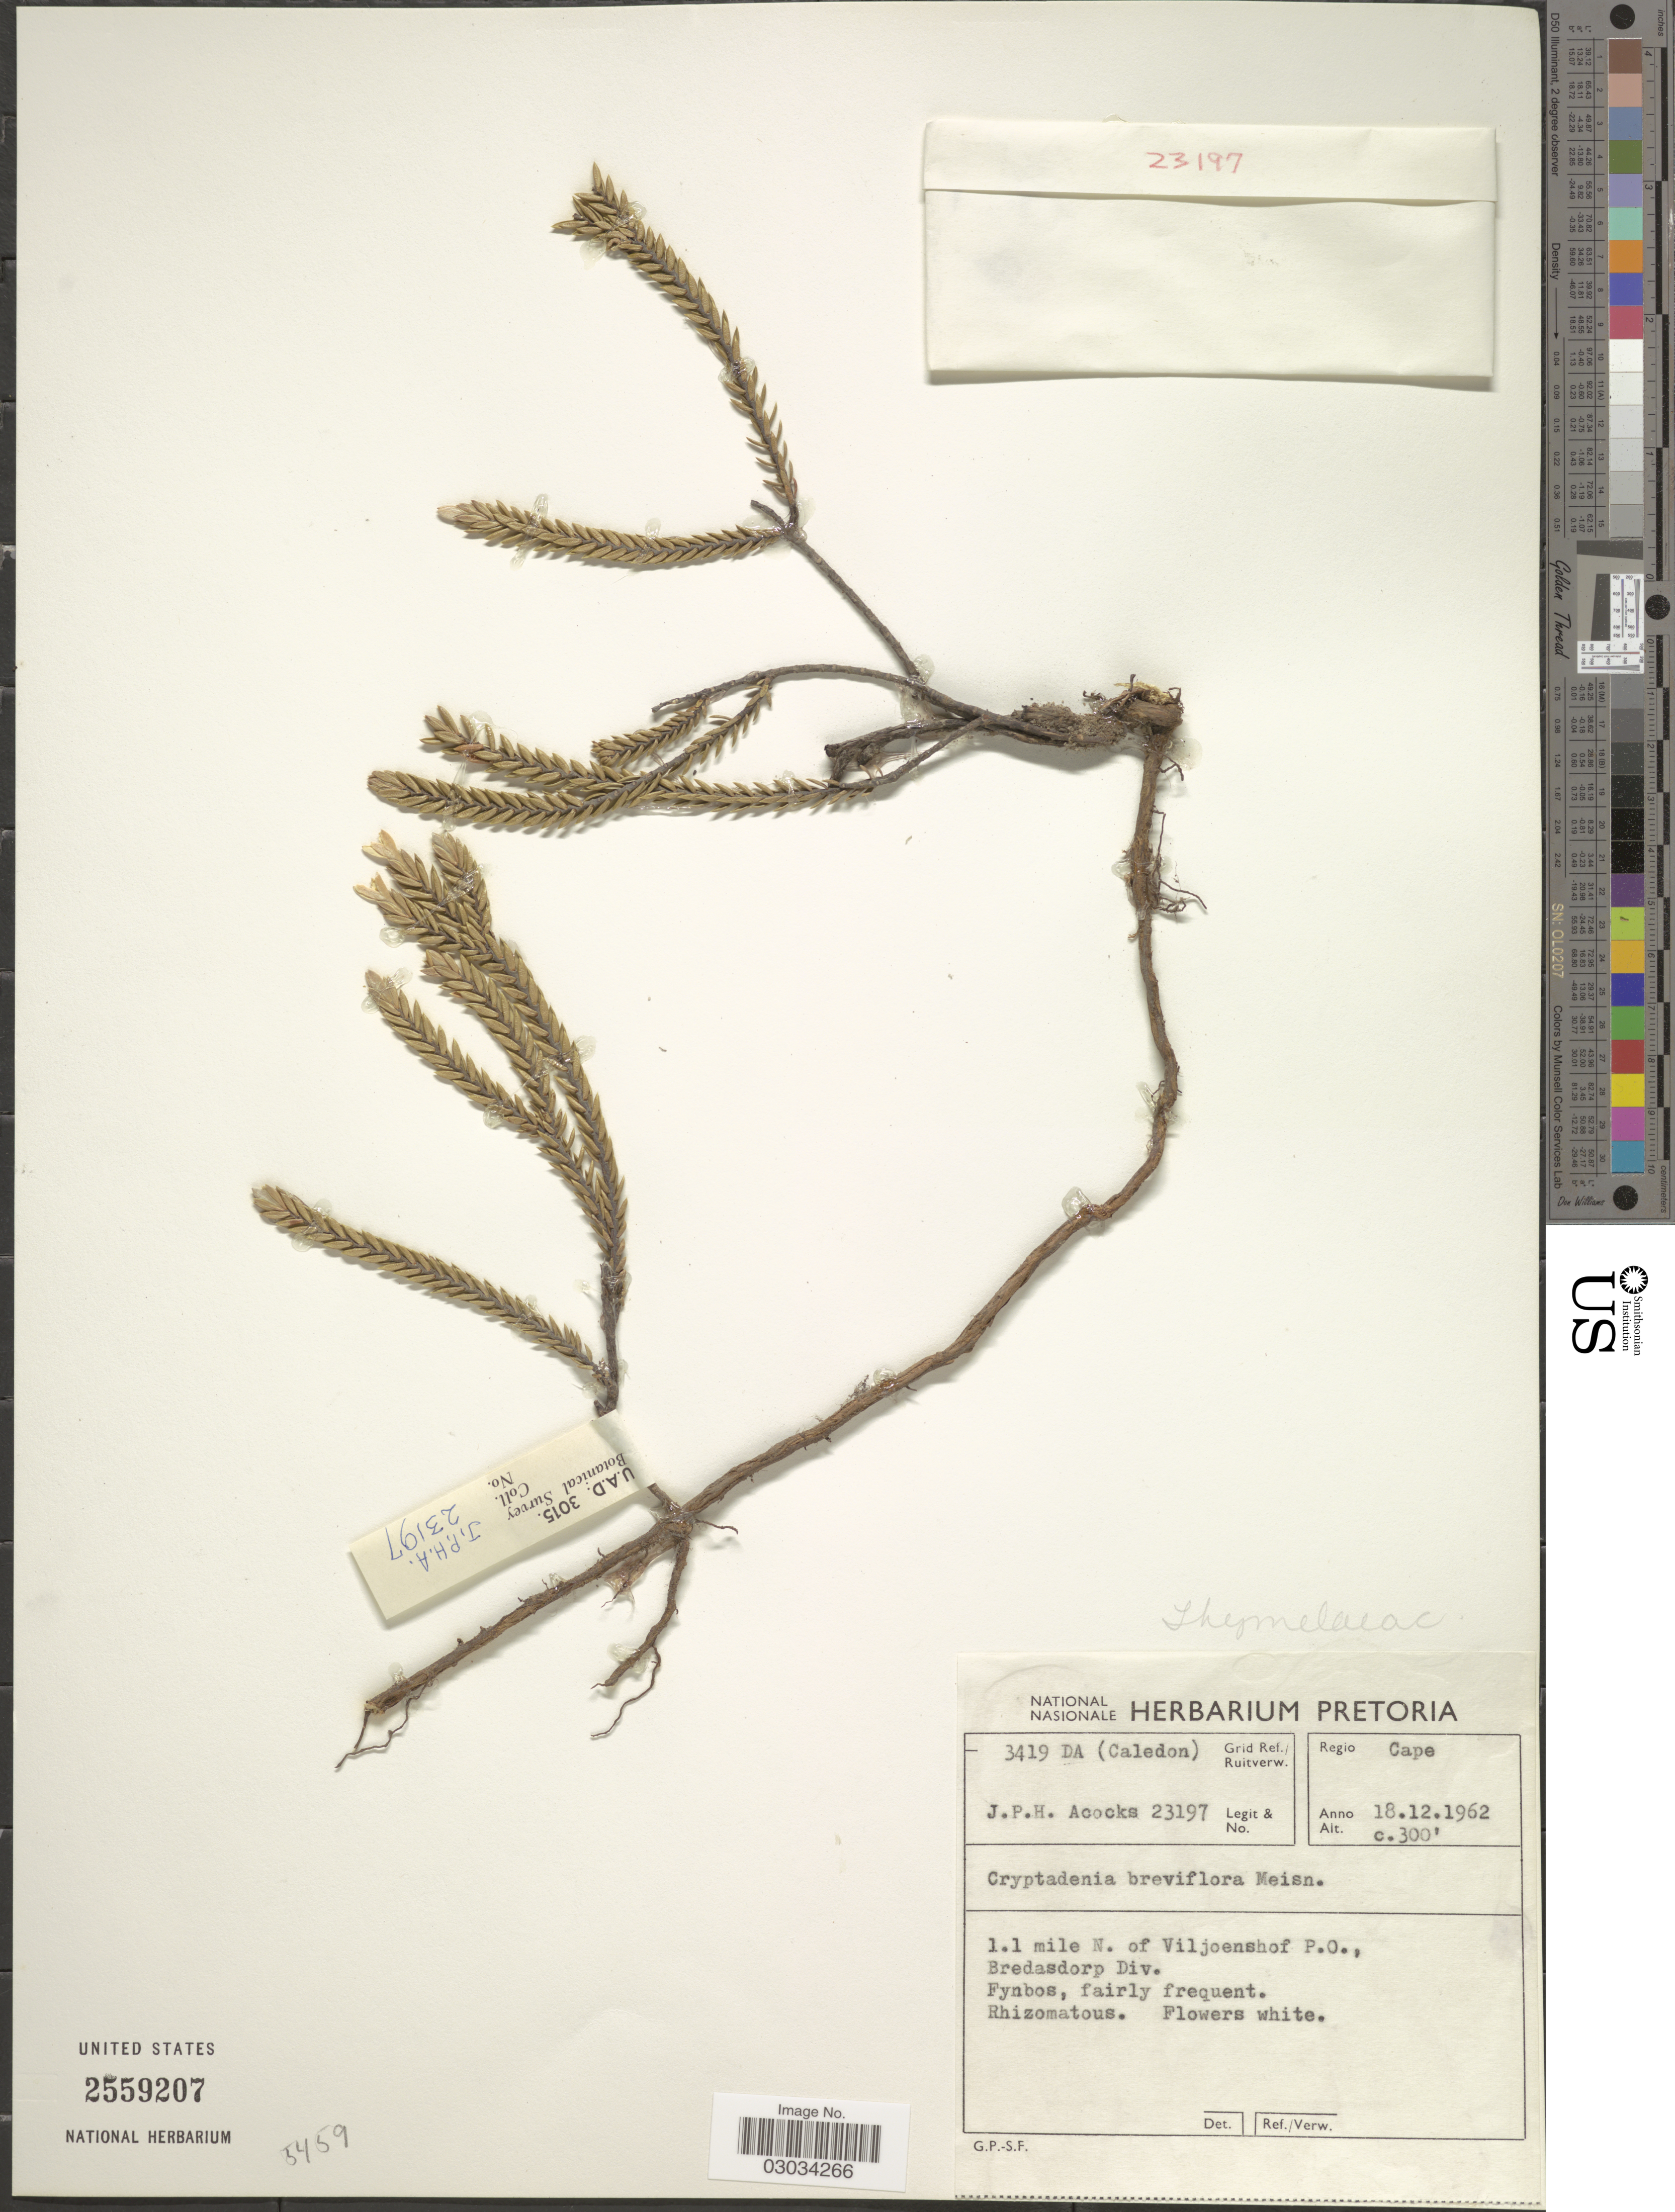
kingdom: Plantae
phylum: Tracheophyta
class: Magnoliopsida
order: Malvales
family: Thymelaeaceae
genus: Lachnaea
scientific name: Lachnaea grandiflora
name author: (L. f.) Baill.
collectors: J. P. Acocks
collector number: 23197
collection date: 1962-12-18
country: South Africa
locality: Regio Cape. Grid Ref./ Ruitverw. 3419 DA (Caledon). 1.1 mile N. of Viljoenshof P.O., Bredasdorp Div.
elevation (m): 91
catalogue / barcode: US 2559207